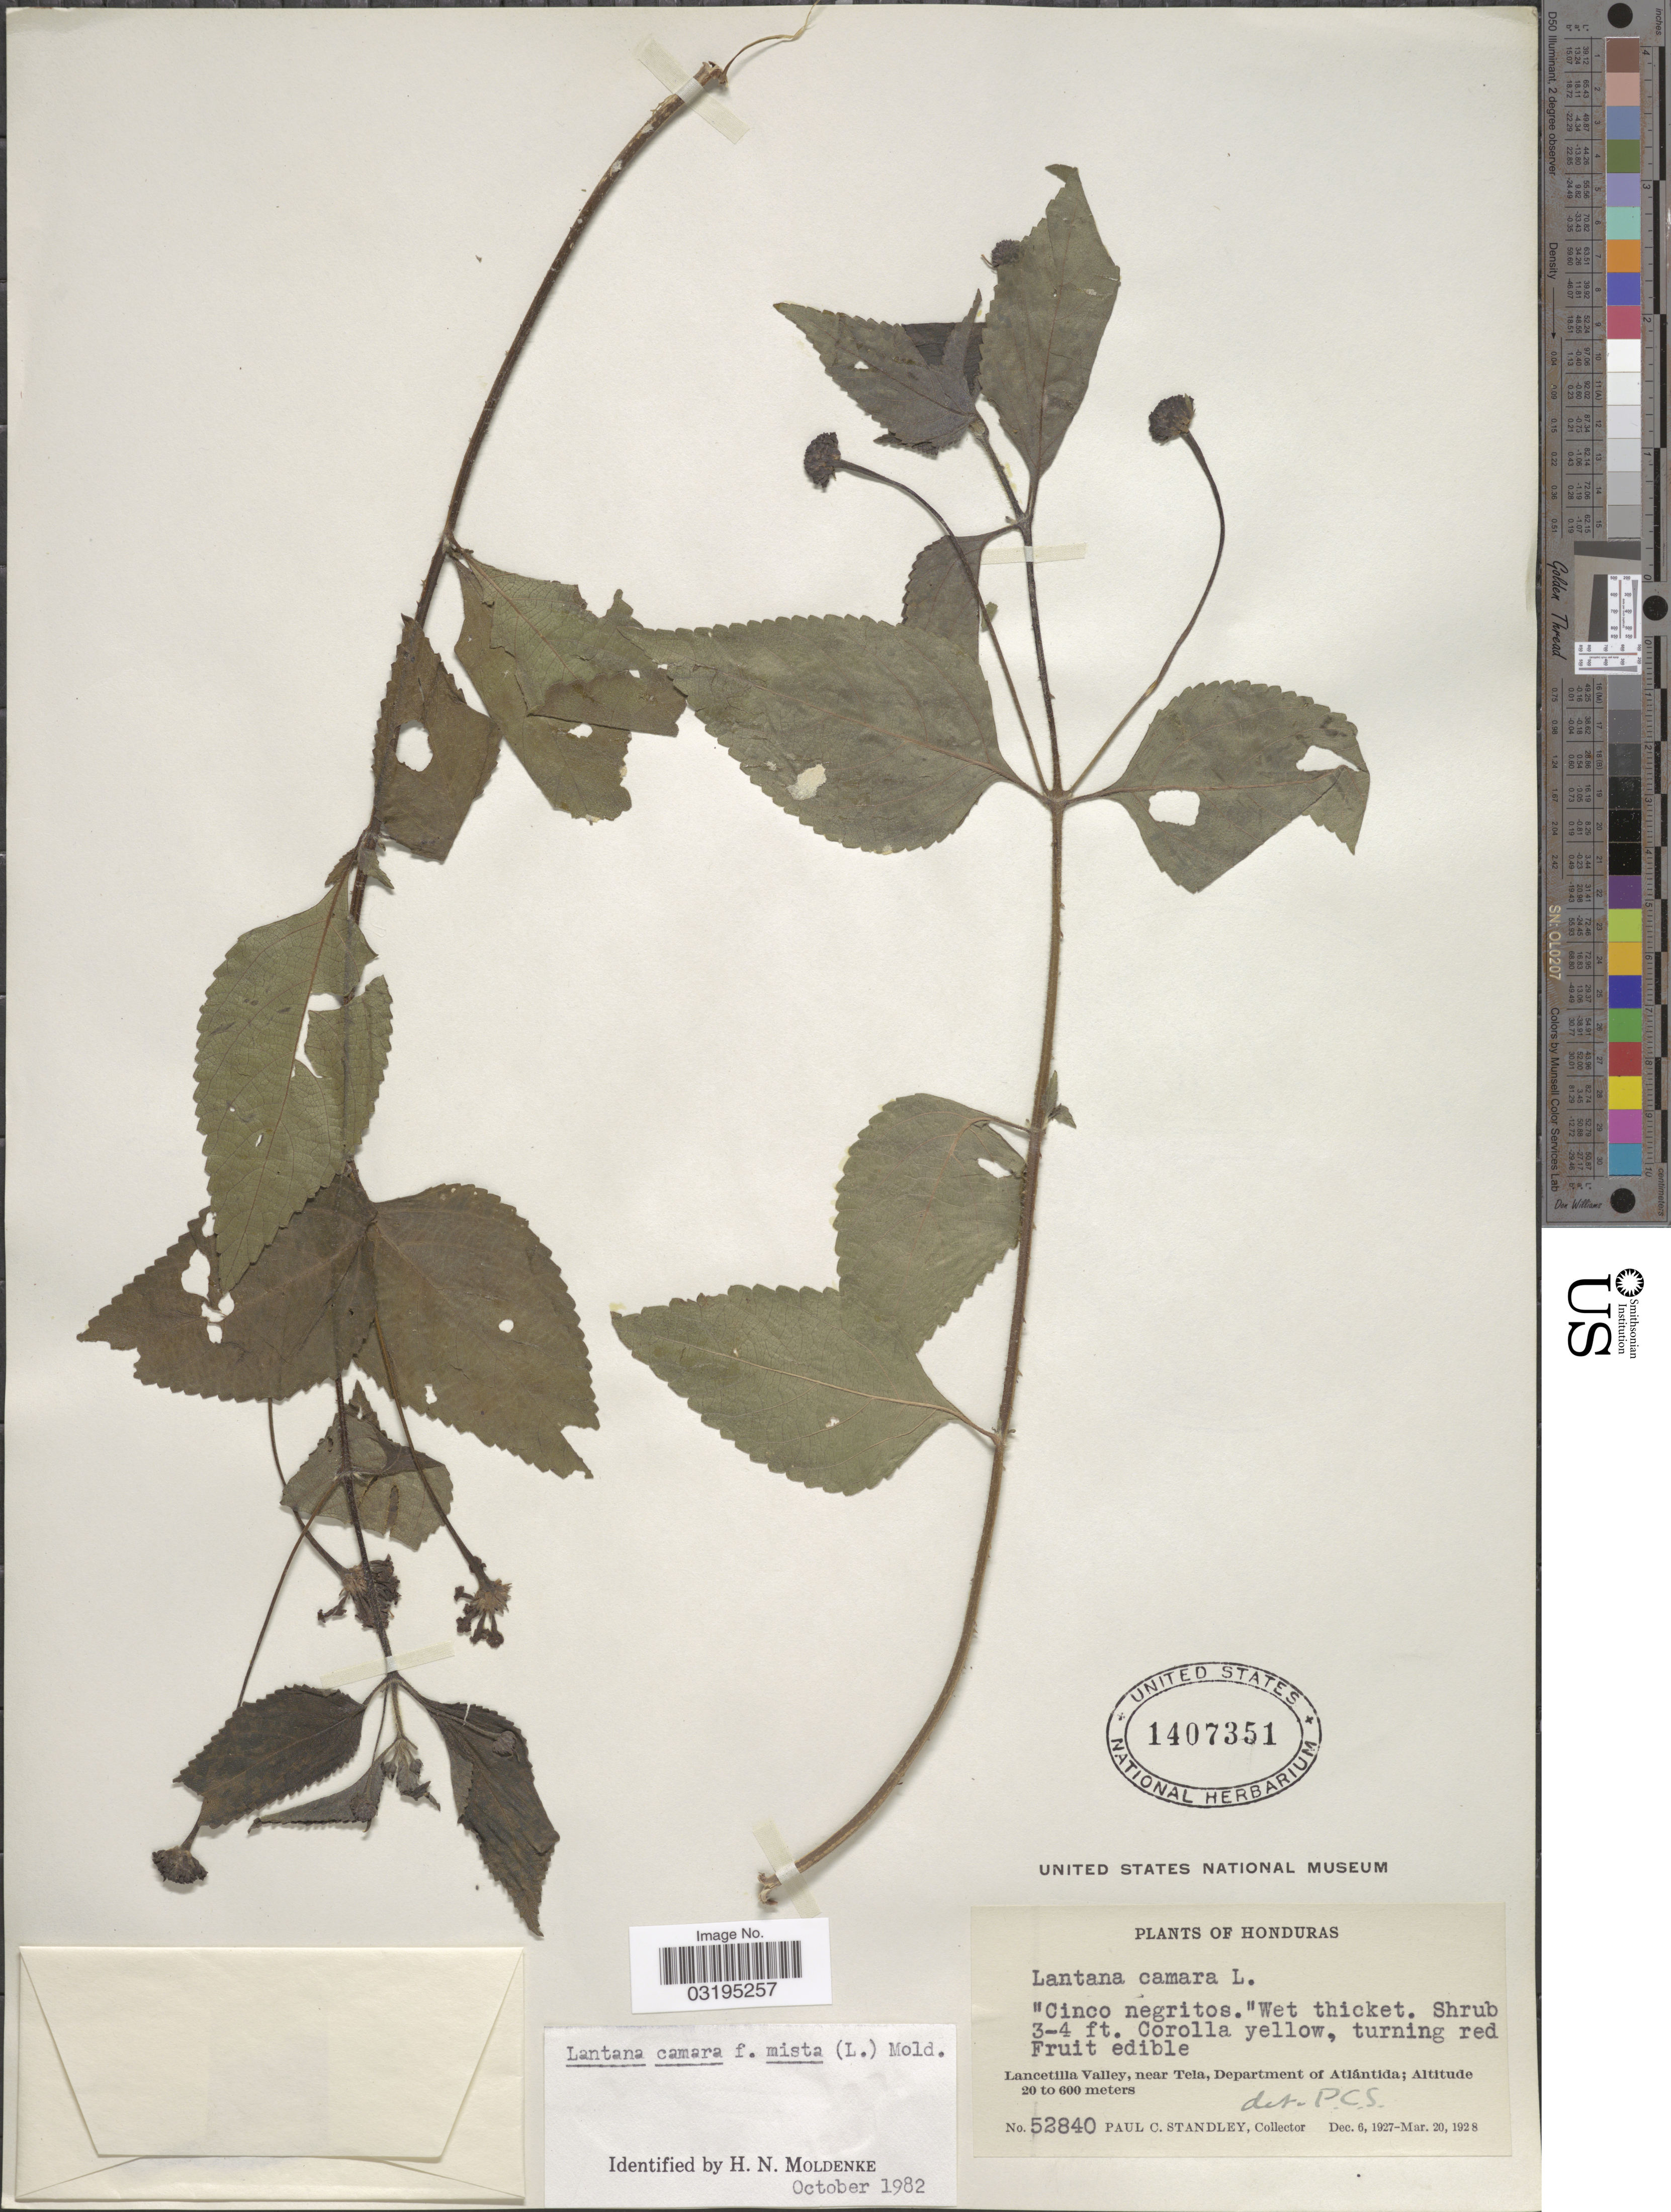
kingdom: Plantae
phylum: Tracheophyta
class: Magnoliopsida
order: Lamiales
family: Verbenaceae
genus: Lantana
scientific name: Lantana camara f. mista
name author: (L.) Moldenke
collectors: P. C. Standley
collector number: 52840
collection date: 1927-12-06/1928-03-20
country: Honduras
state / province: Atlántida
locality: Lancetilla Valley, near Tela, Department of Atlántida.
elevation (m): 20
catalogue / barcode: US 1407351